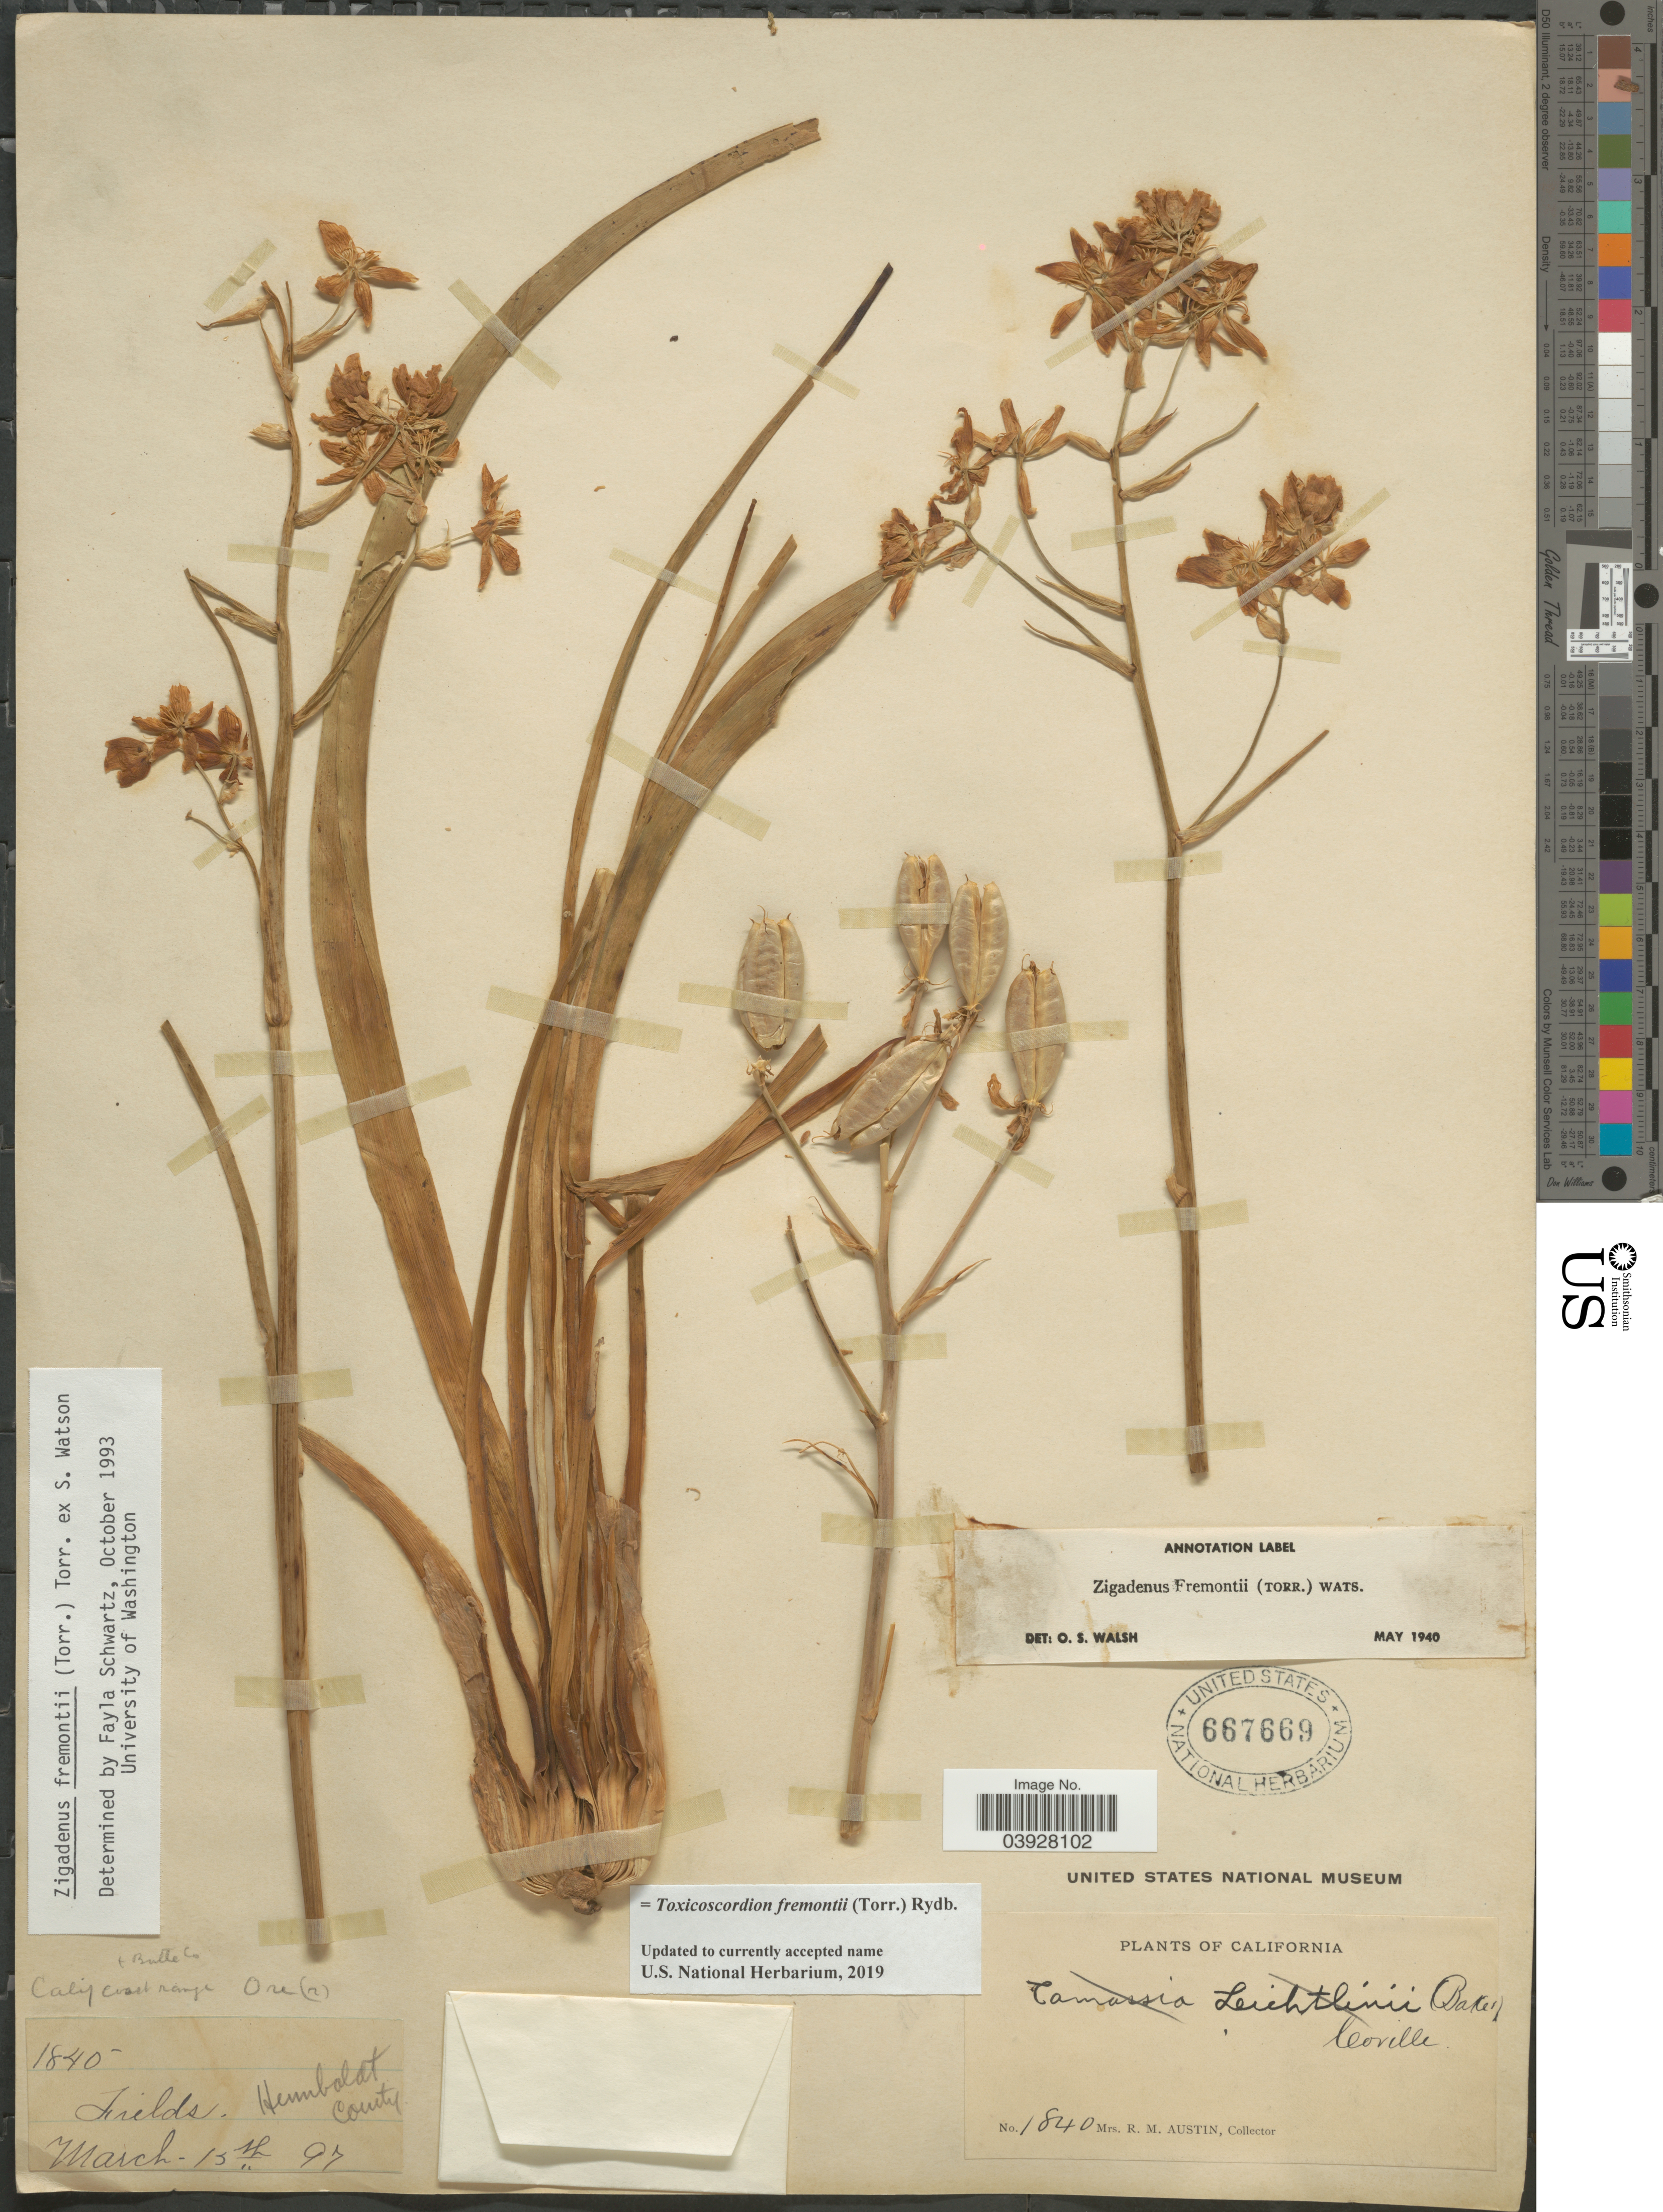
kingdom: Plantae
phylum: Tracheophyta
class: Liliopsida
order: Liliales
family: Melanthiaceae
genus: Toxicoscordion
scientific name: Toxicoscordion fremontii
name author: (Torr.) Rydb.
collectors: R. Austin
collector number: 1840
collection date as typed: Transcribed d/m/y: 15/3/97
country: United States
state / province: California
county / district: Humboldt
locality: Butte Co. Calif coast range. Fields. Humboldt County.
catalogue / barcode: US 667669